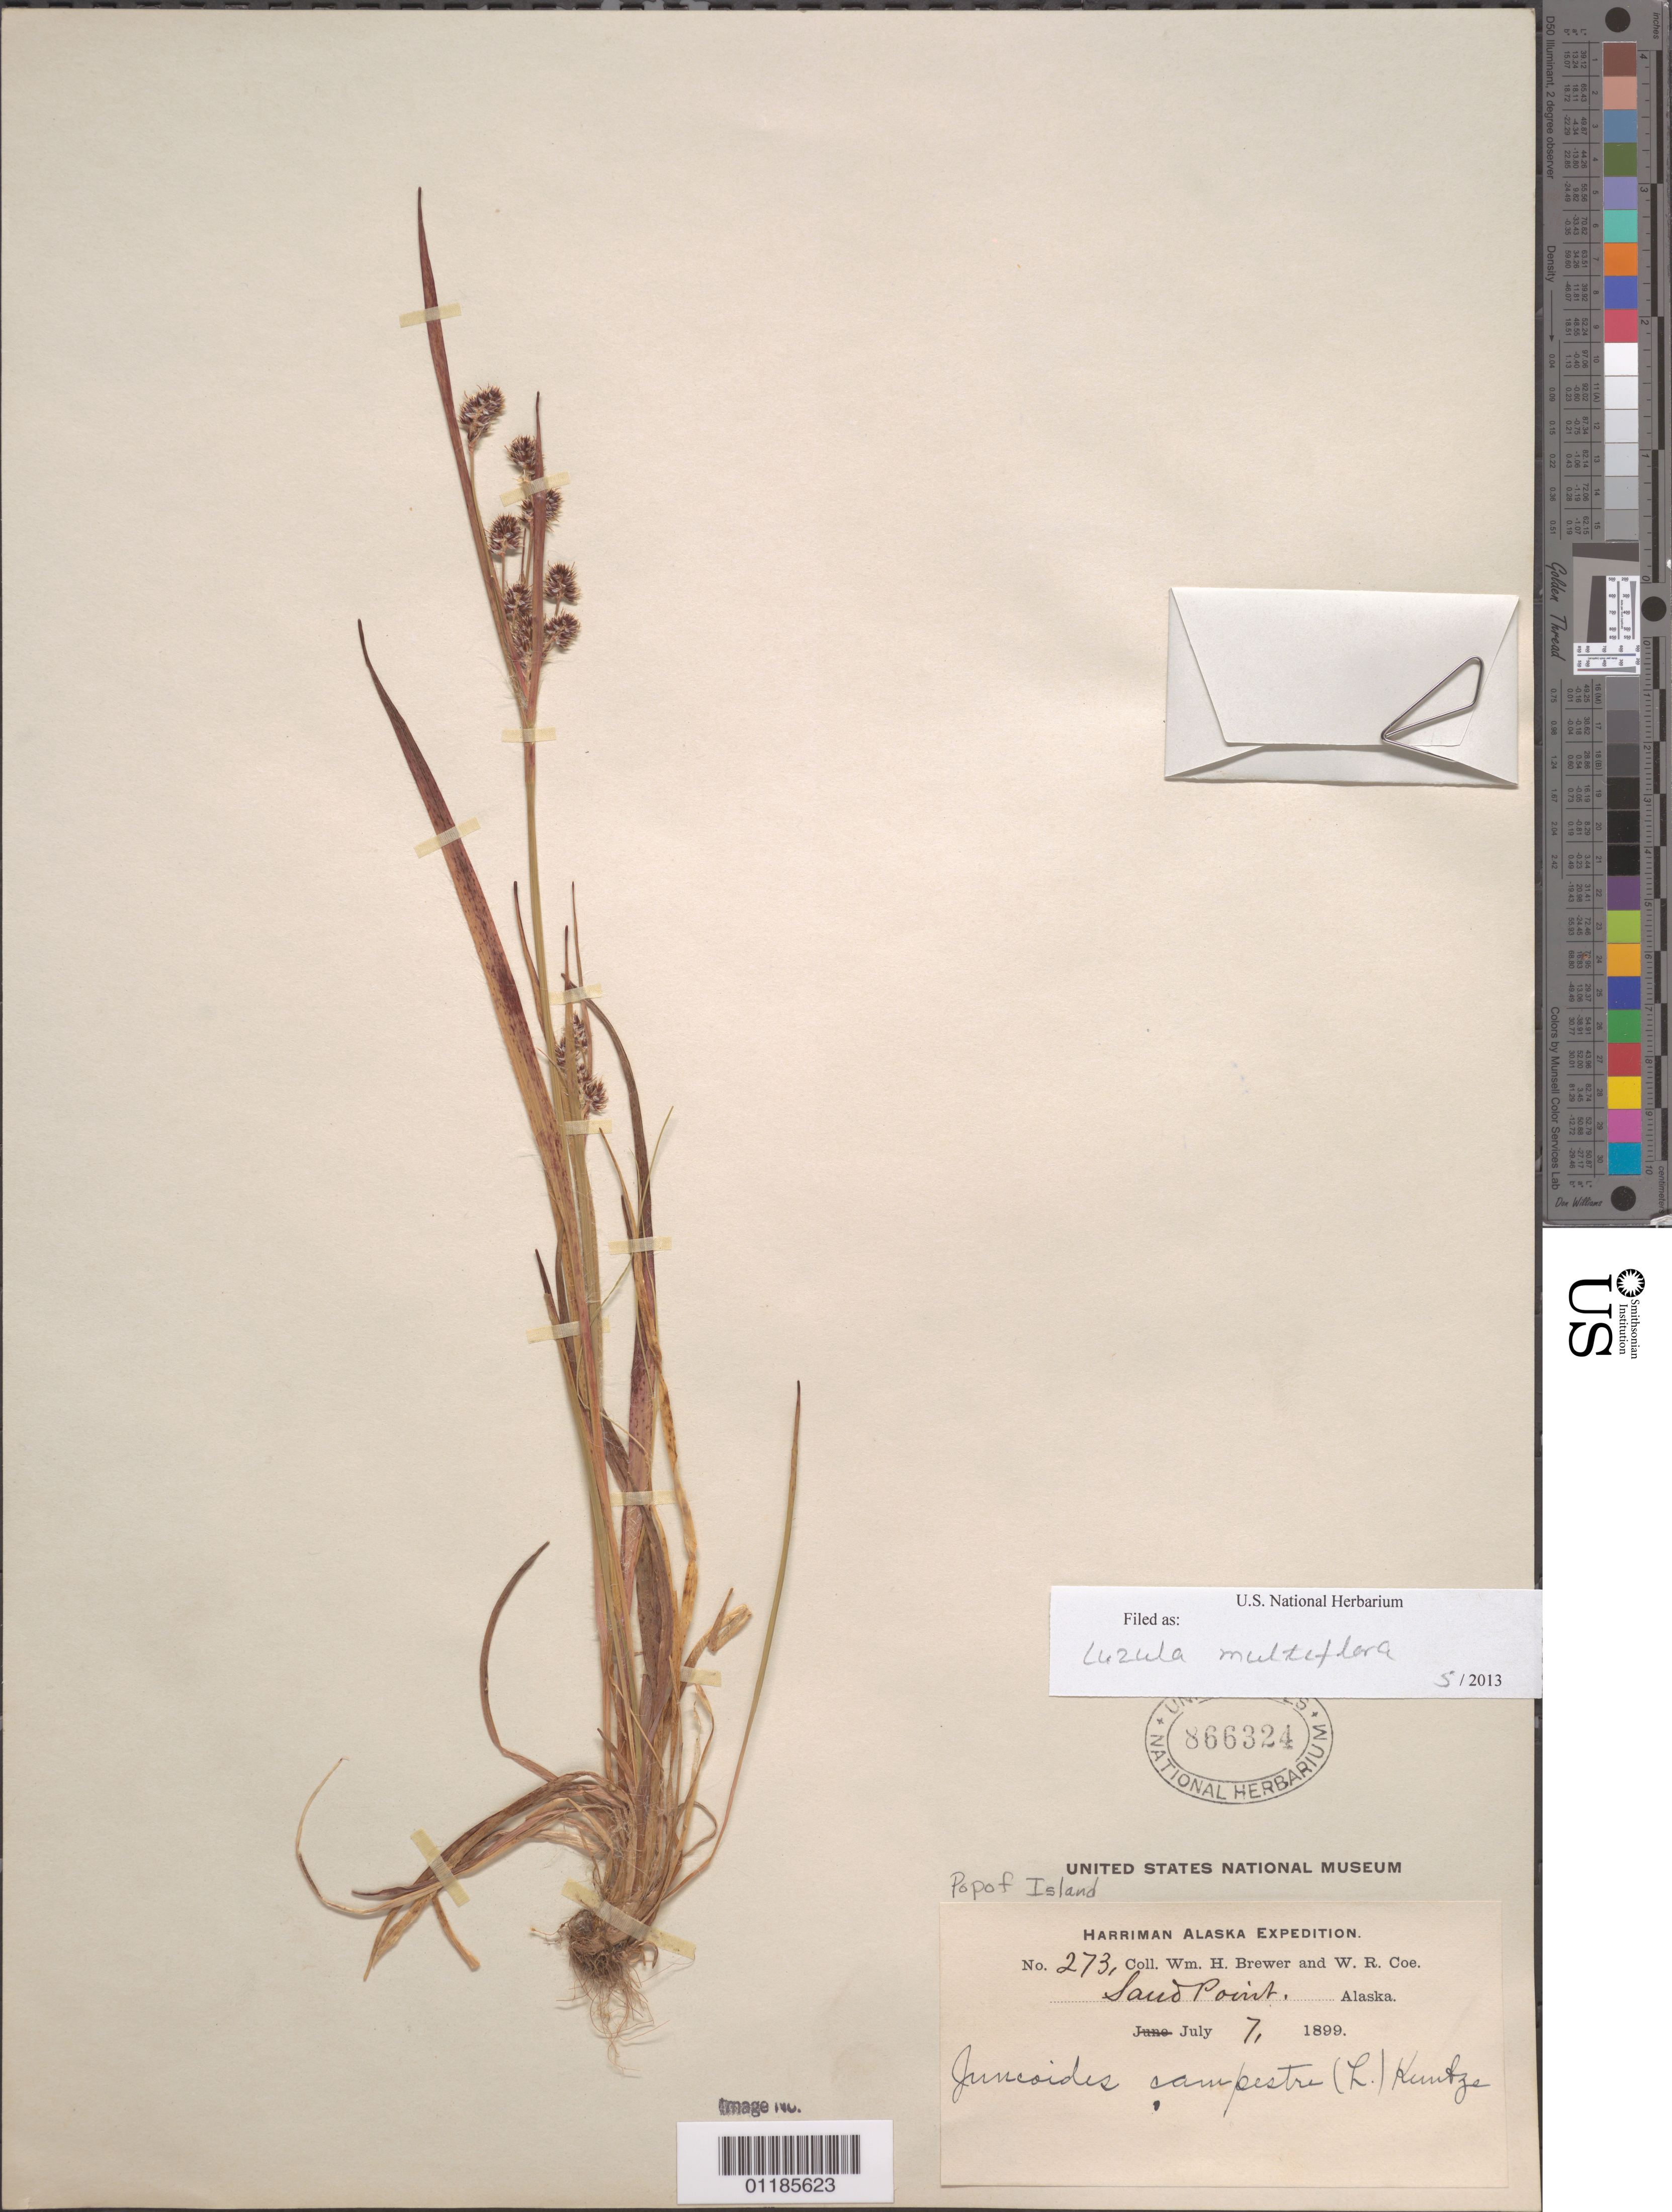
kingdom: Plantae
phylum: Tracheophyta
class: Liliopsida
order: Poales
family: Juncaceae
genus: Luzula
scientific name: Luzula multiflora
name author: (Ehrh.) Lej.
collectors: W. H. Brewer & W. Coe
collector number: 273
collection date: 1899-07-07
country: United States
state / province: Alaska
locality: Sand Point.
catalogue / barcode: US 866324